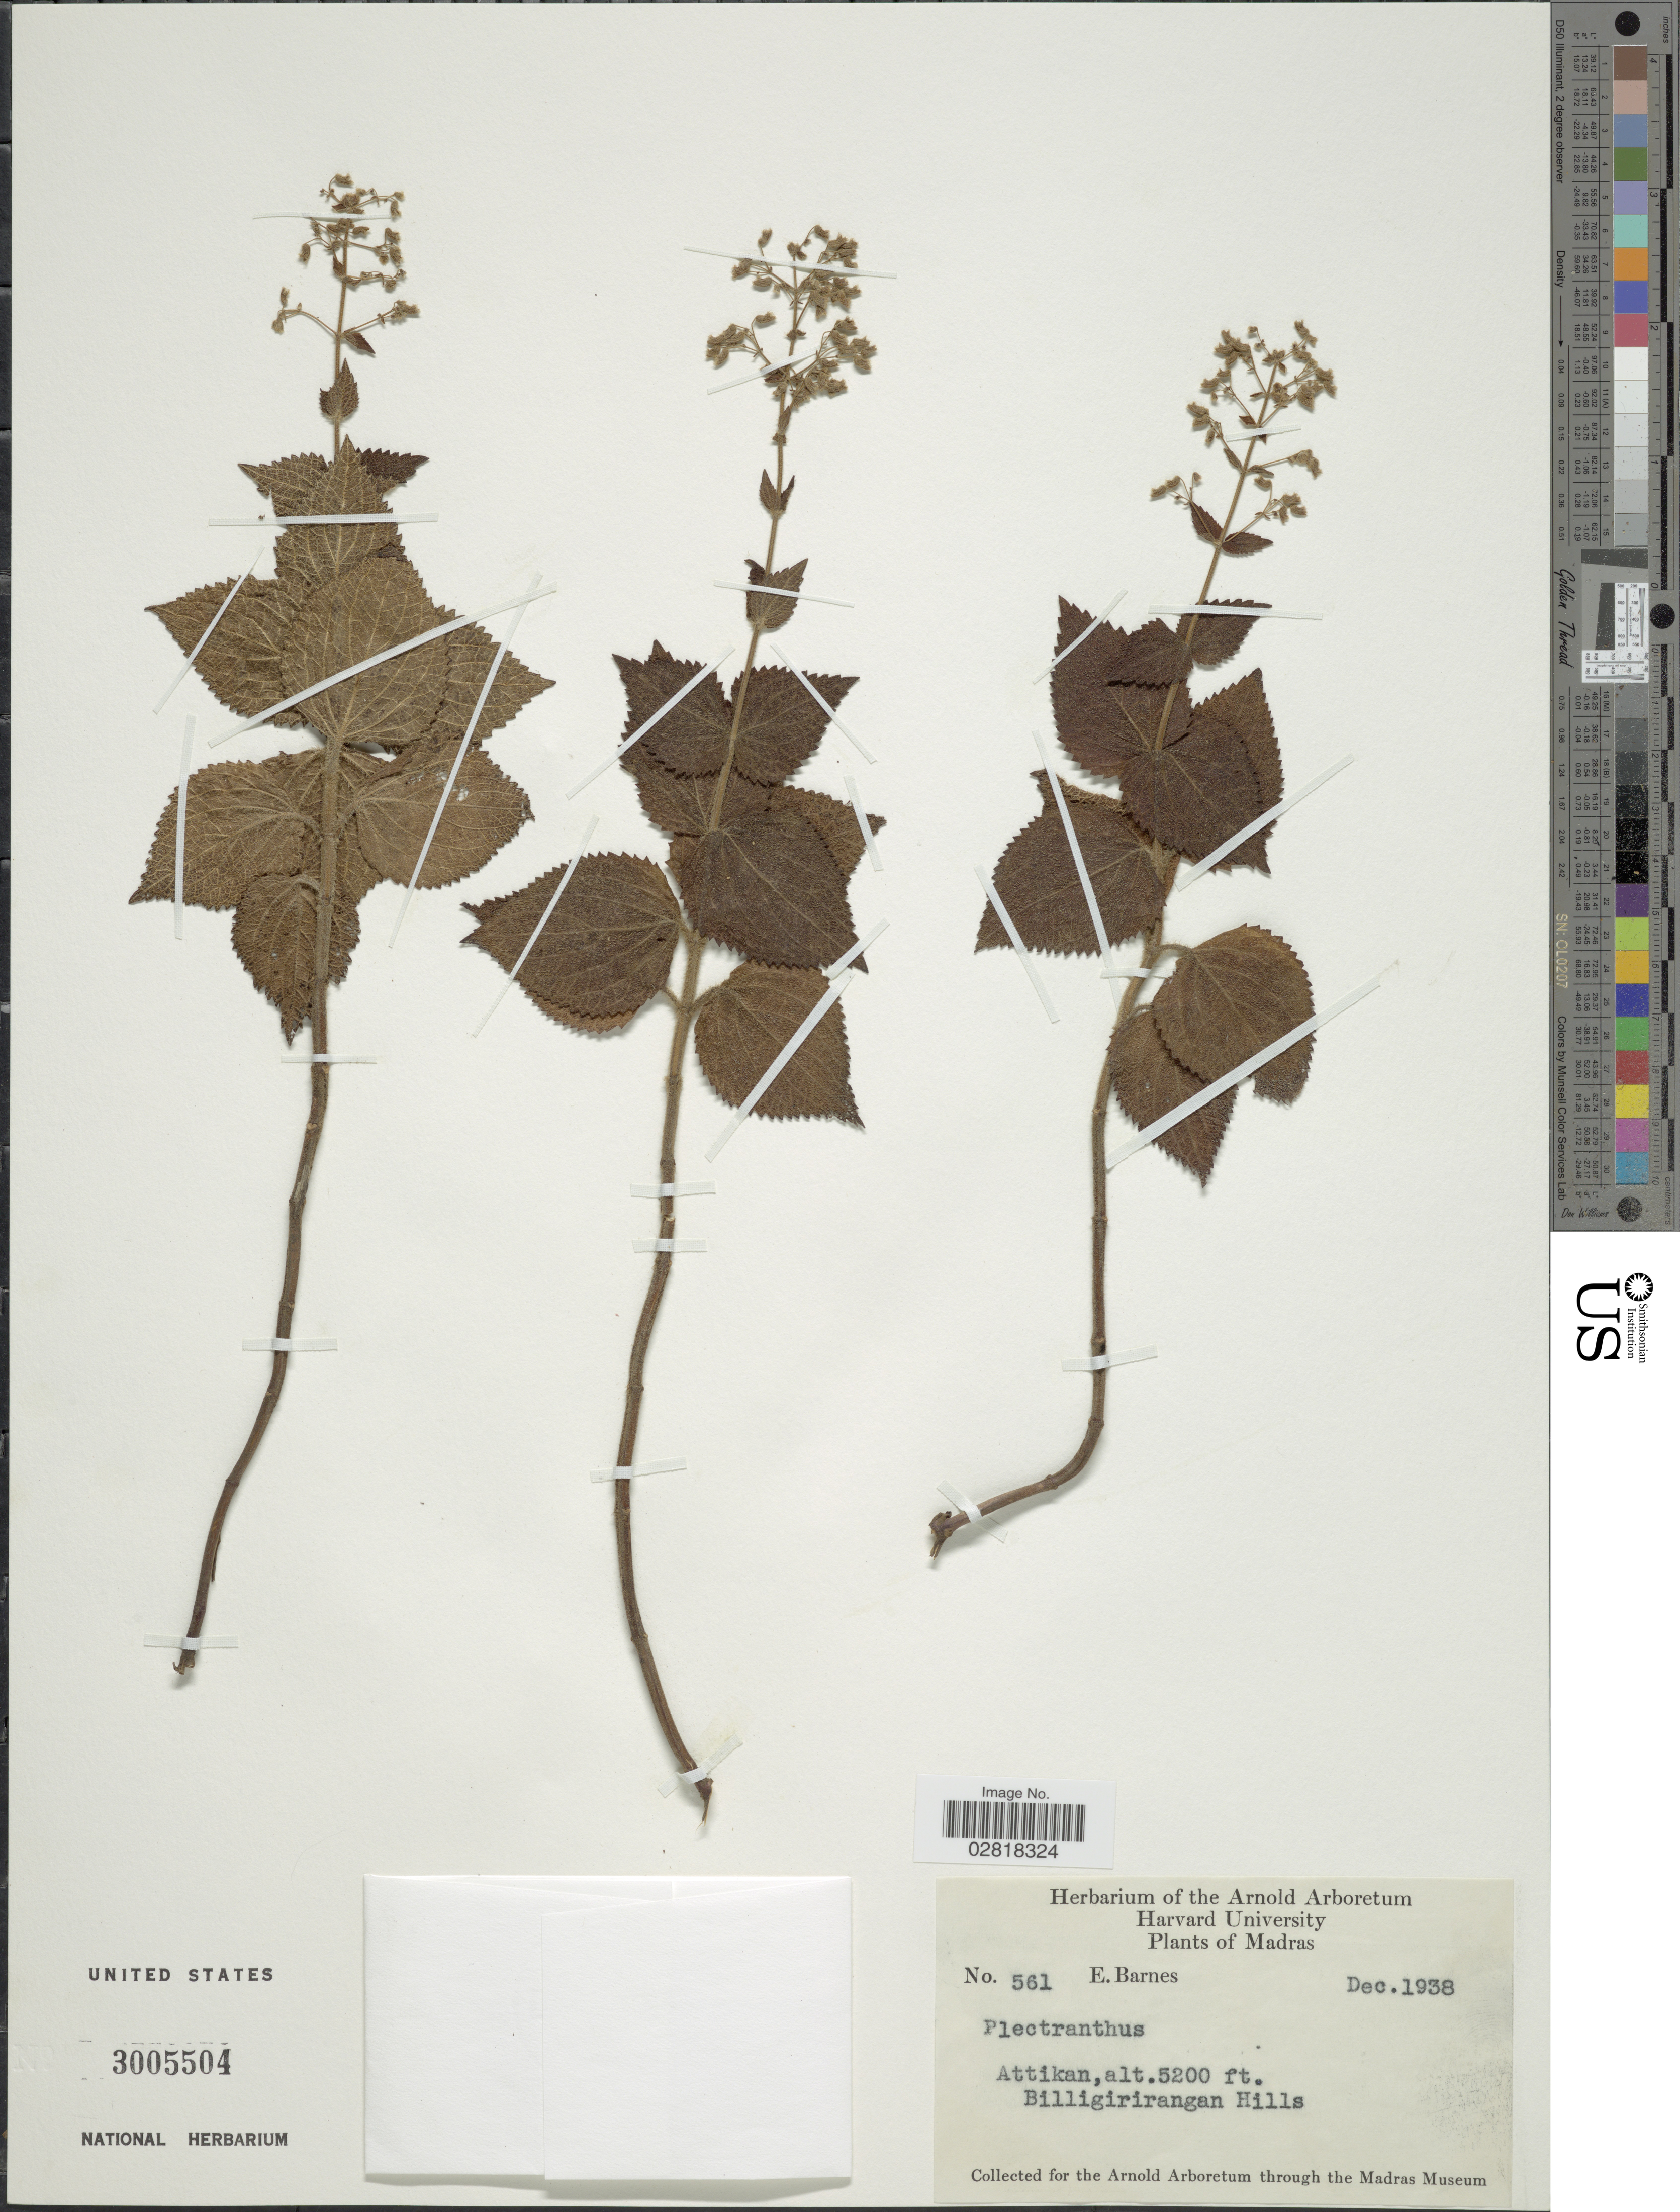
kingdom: Plantae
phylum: Tracheophyta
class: Magnoliopsida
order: Lamiales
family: Lamiaceae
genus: Plectranthus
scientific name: Plectranthus sp.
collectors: E. Barnes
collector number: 561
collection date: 1938-12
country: India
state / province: Karnataka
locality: Madras, Attikan, Billigirirangan Hills.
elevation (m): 1585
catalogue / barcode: US 3005504